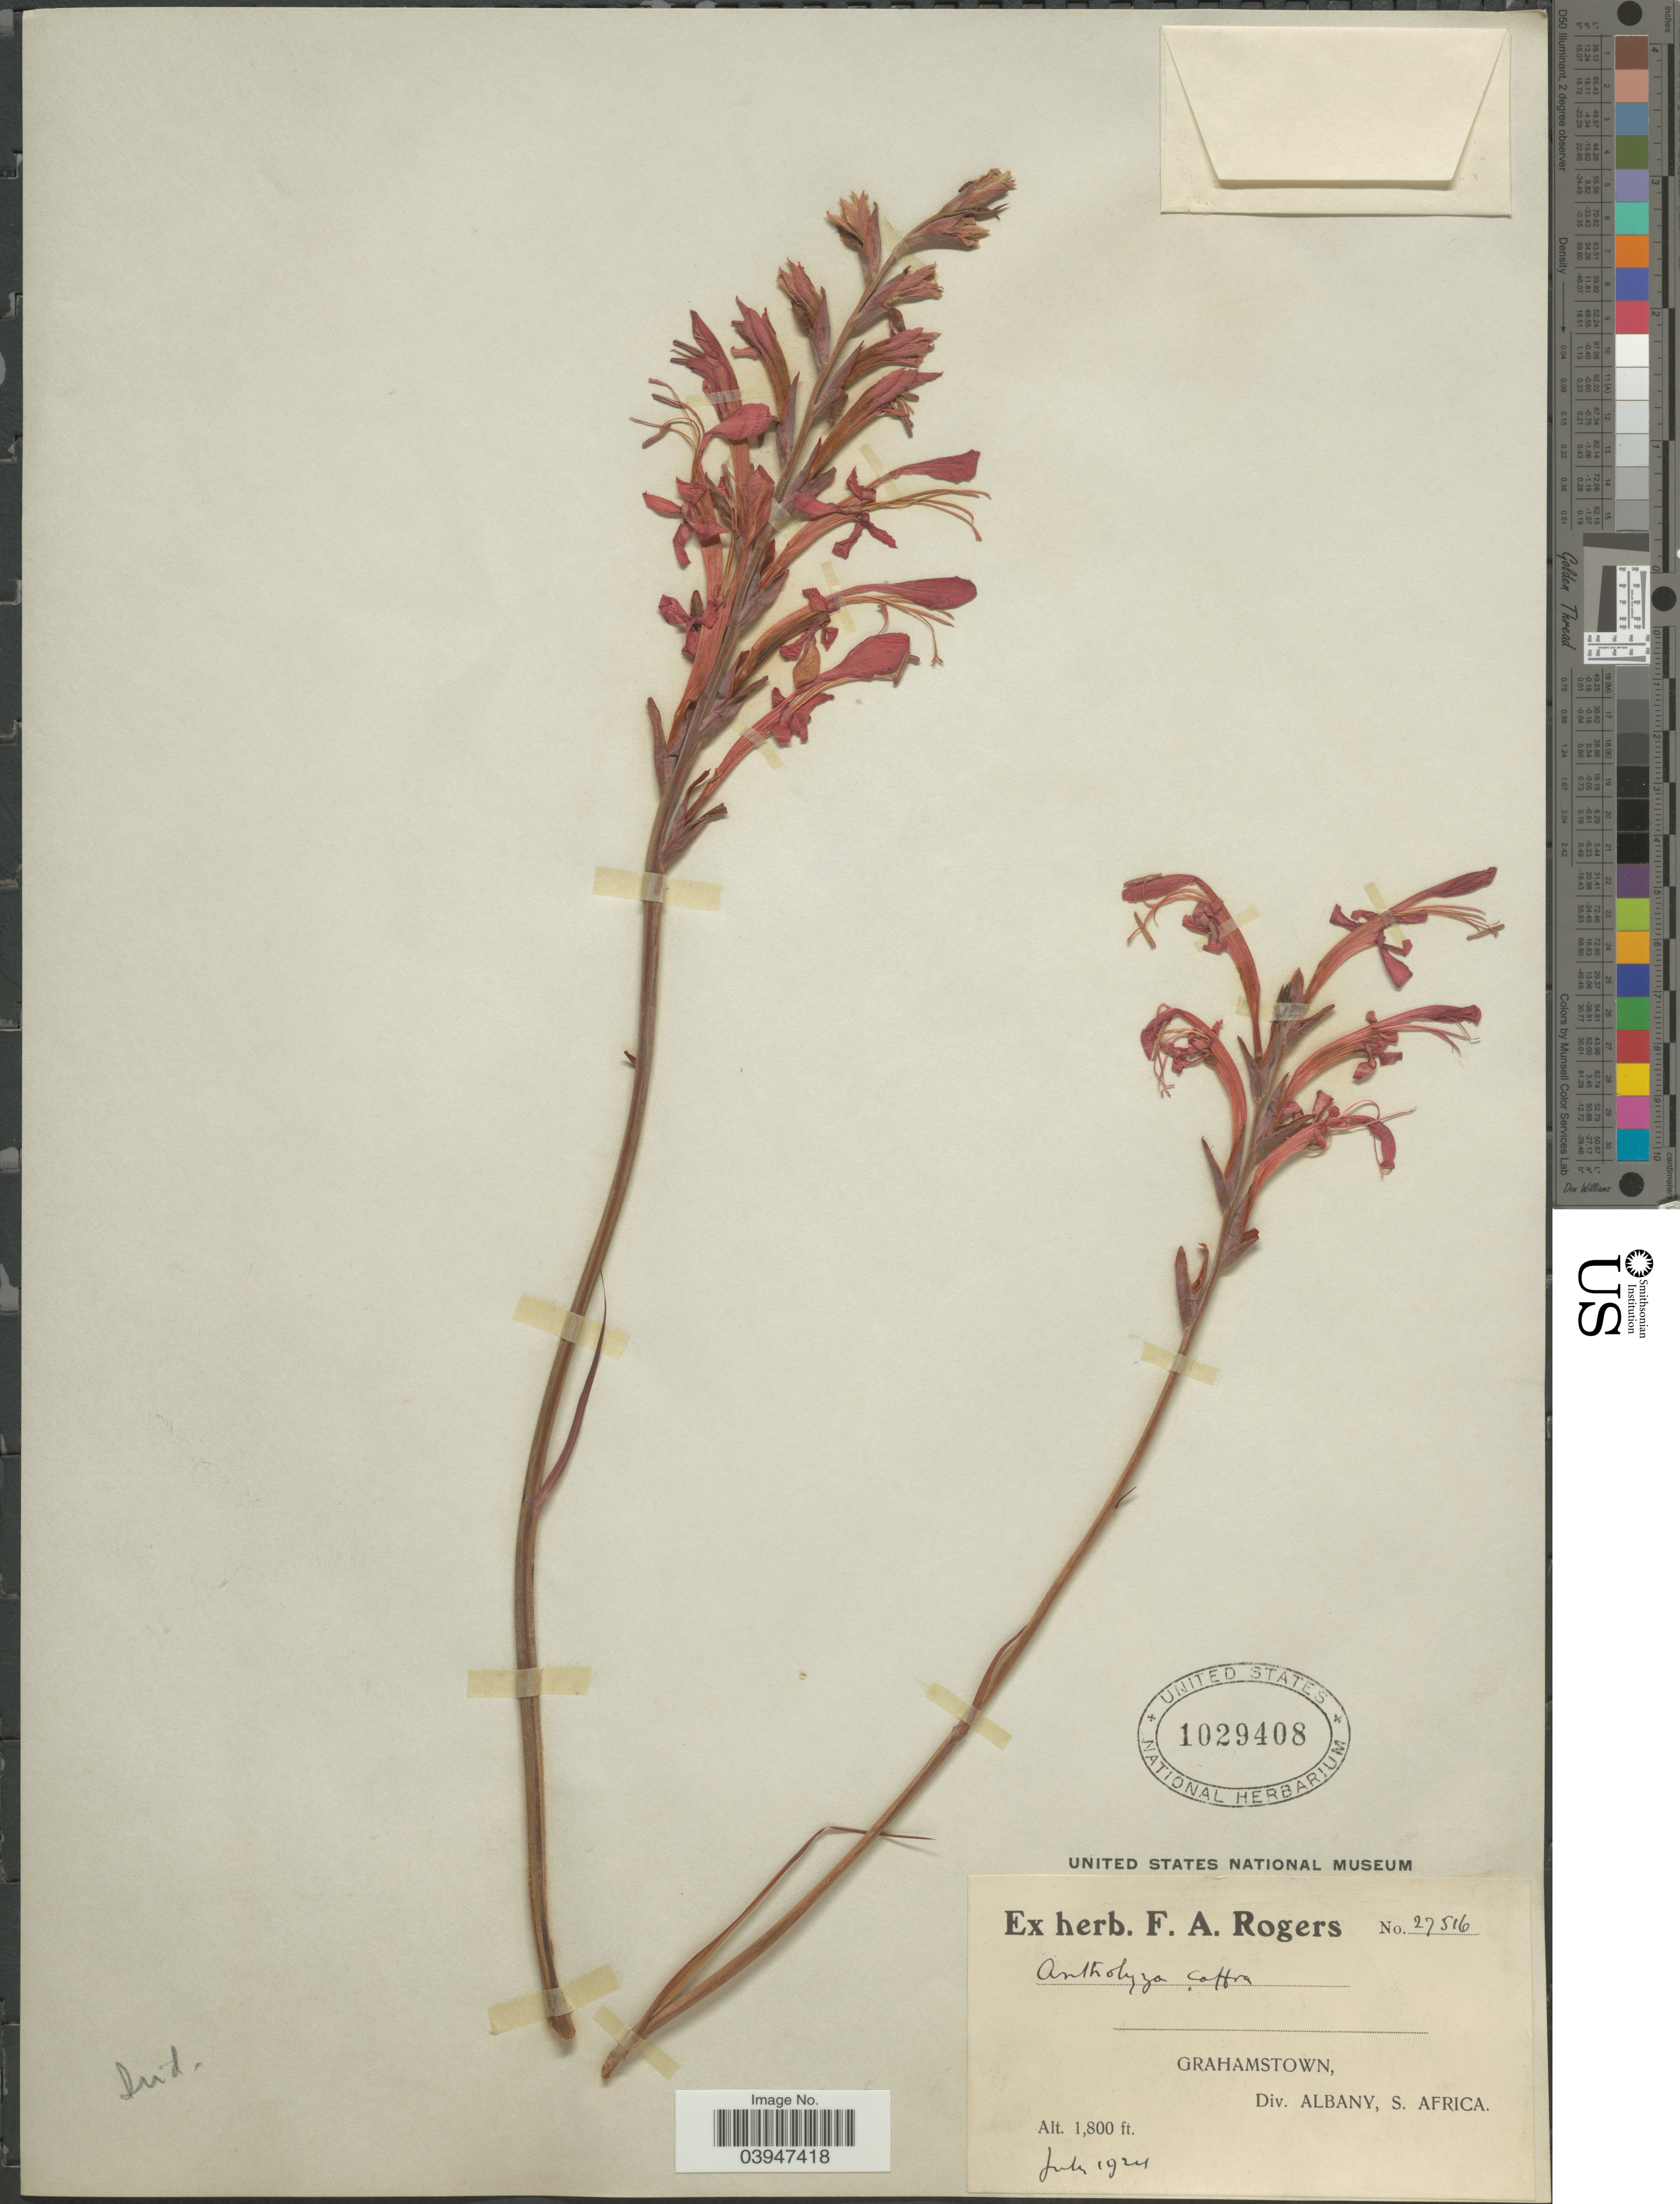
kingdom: Plantae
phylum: Tracheophyta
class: Liliopsida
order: Asparagales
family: Iridaceae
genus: Tritoniopsis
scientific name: Tritoniopsis caffra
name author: (Baker) Goldblatt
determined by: Strong, Mark T., (BOT), Smithsonian Institution - National Museum of Natural History (UNITED STATES)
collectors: ex herb. F. A. Rogers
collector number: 27516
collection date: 1924-07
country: South Africa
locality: Grahamstown, Div. Albany, S. Africa.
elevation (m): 549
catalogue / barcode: US 1029408